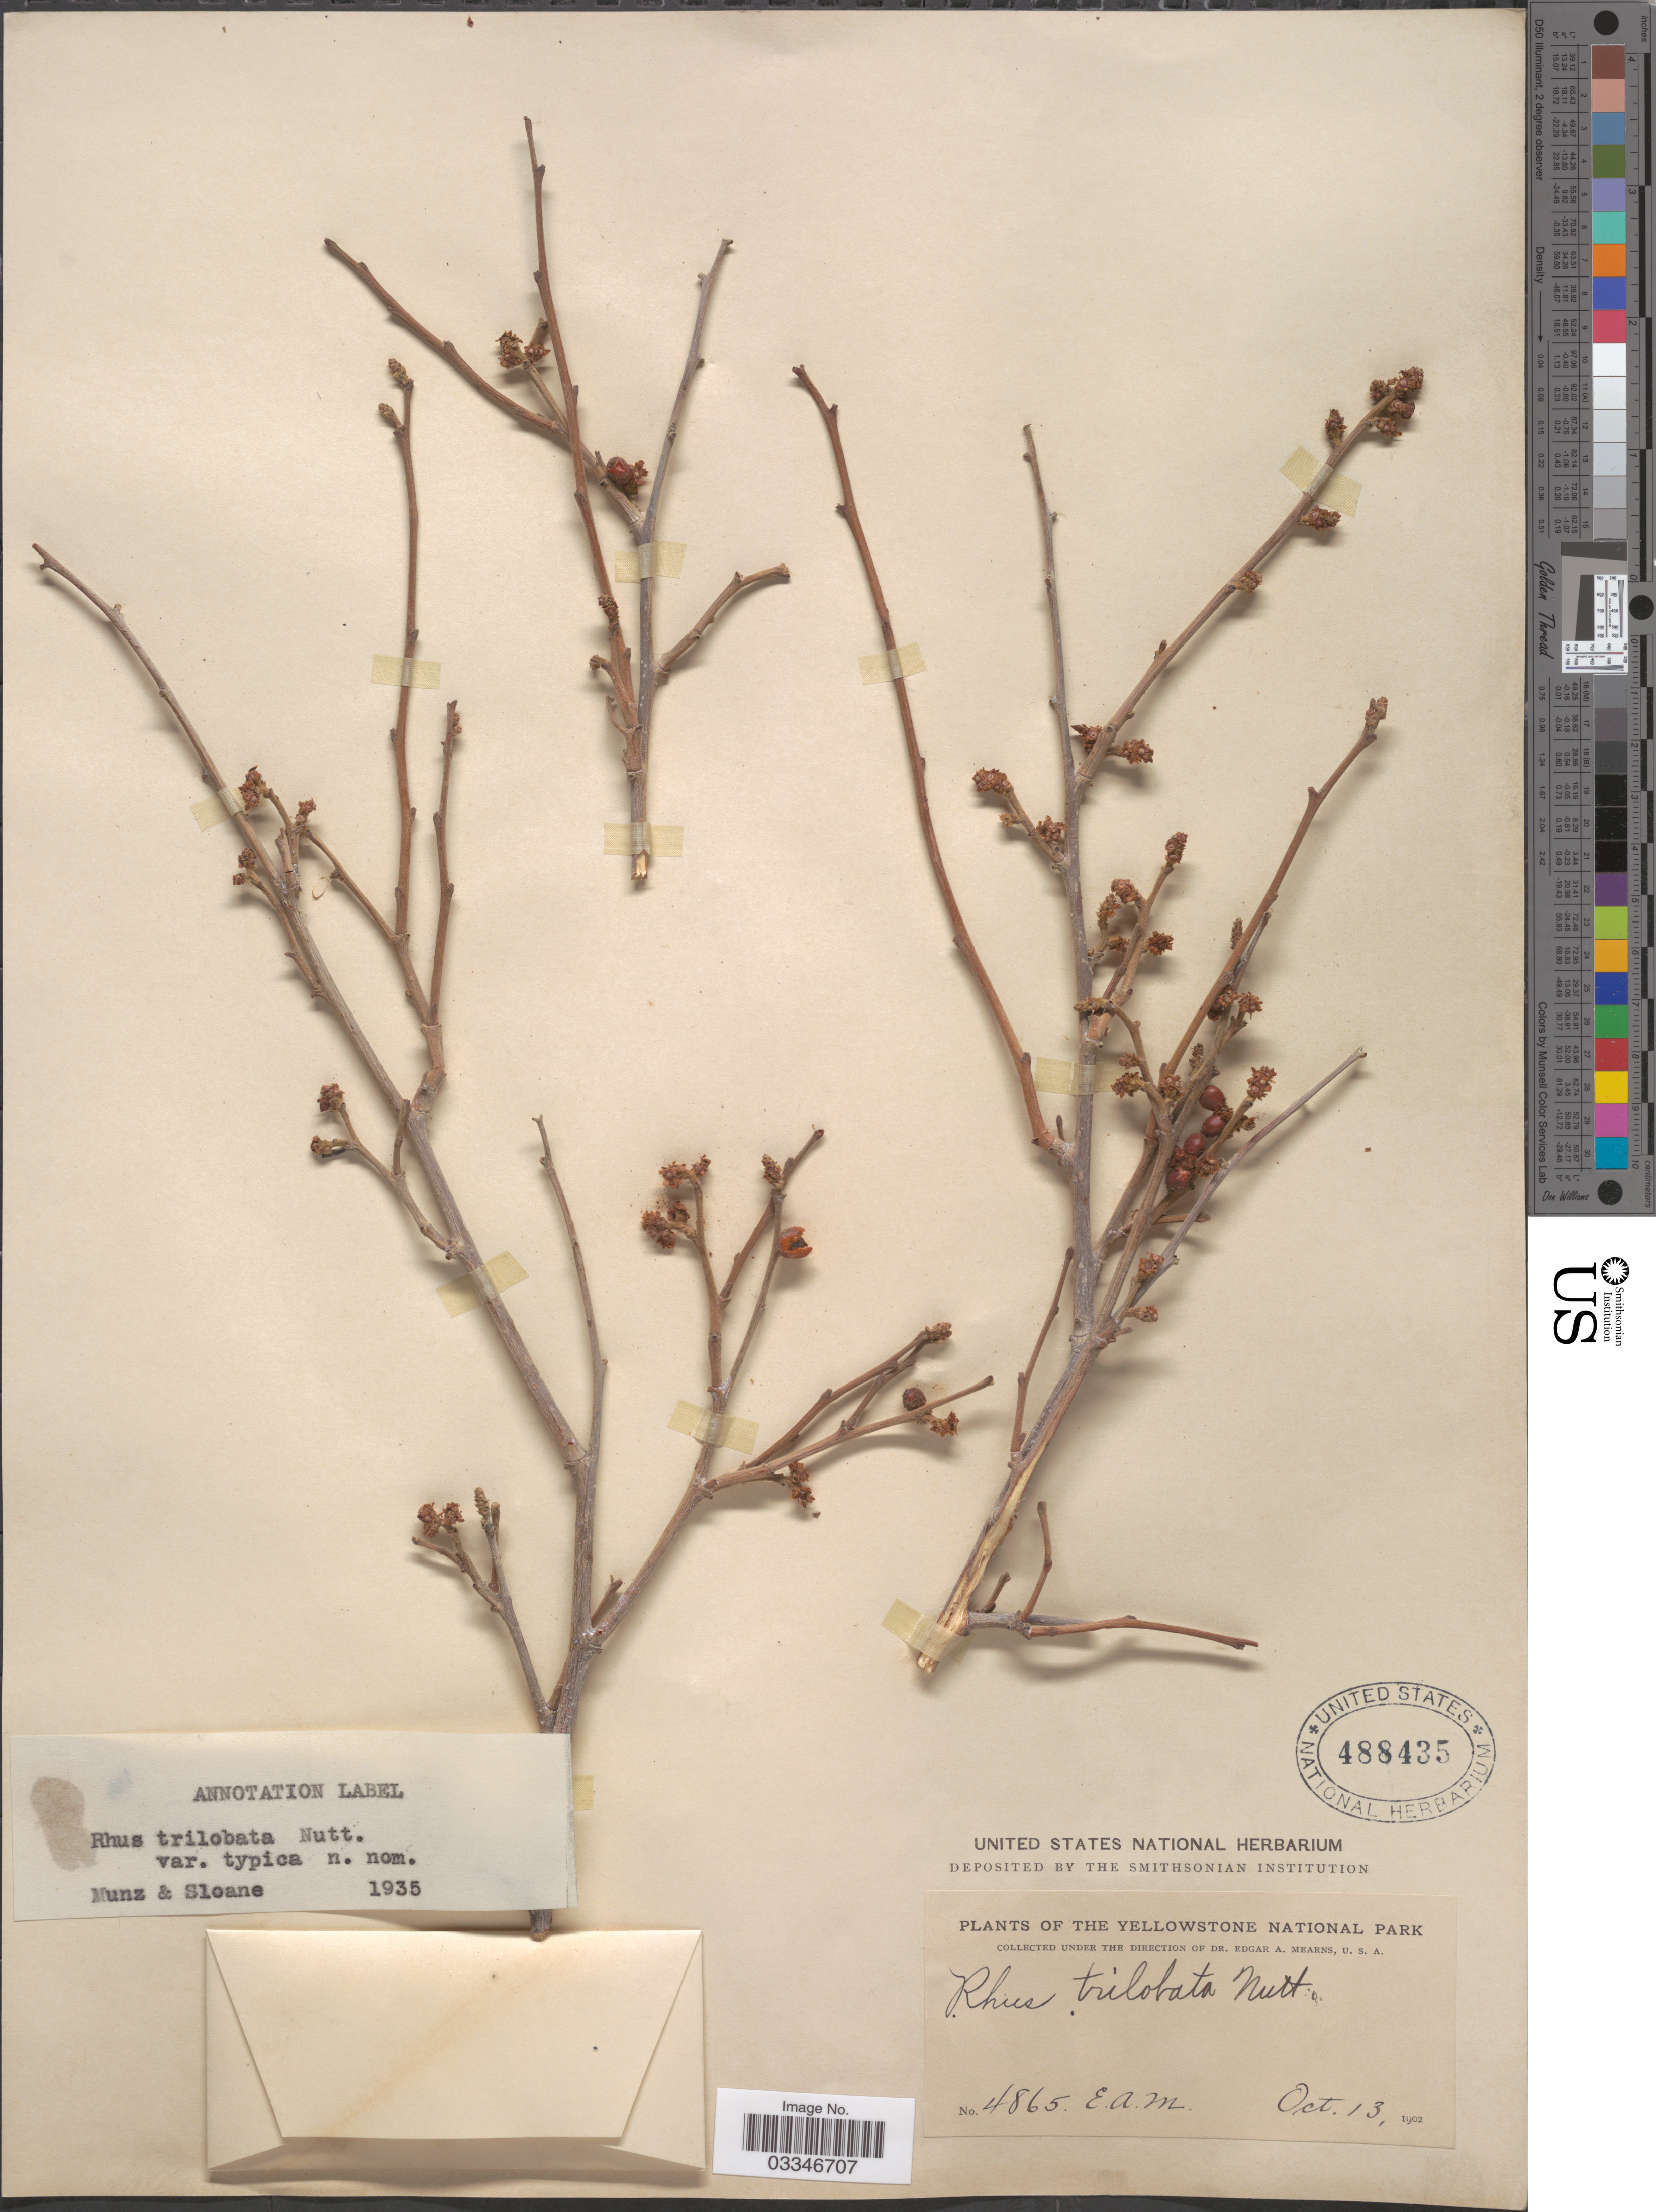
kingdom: Plantae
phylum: Tracheophyta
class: Magnoliopsida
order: Sapindales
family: Anacardiaceae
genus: Rhus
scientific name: Rhus trilobata var. typica Munz & Sloane ined.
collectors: E. A. Mearns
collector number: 4865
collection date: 1902-10-13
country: United States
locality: The Yellowstone National Park.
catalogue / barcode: US 488435